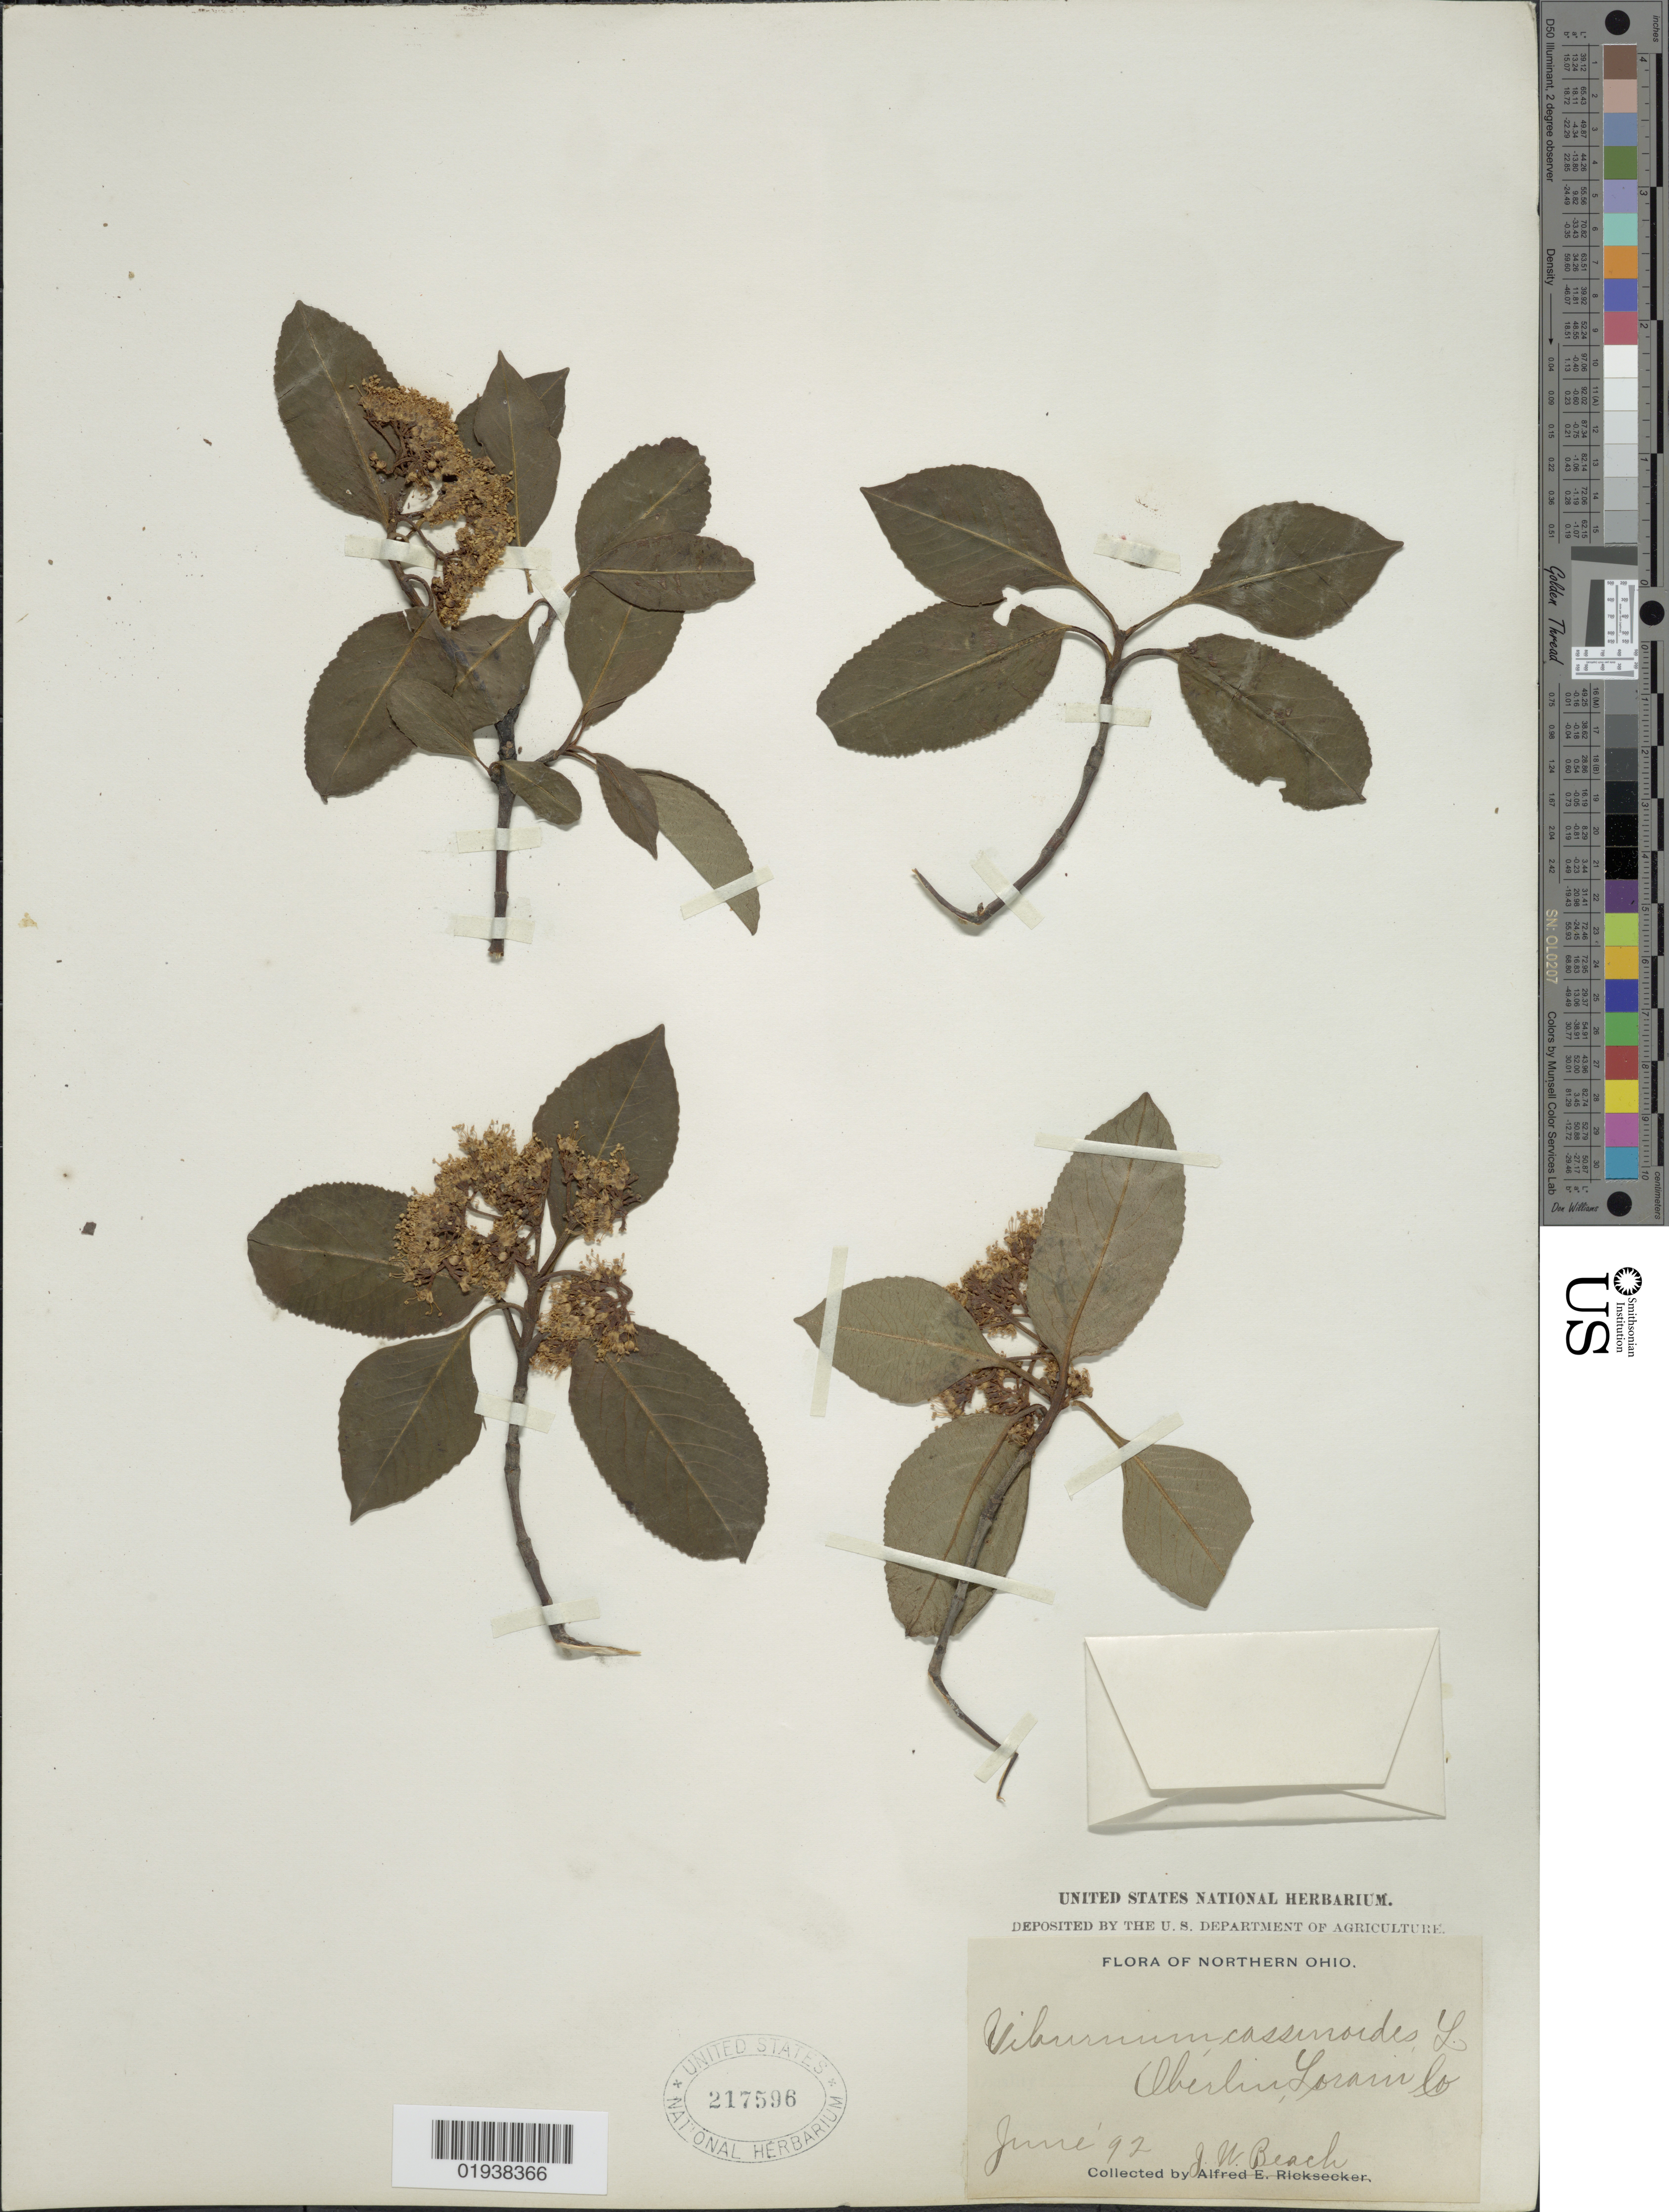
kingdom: Plantae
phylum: Tracheophyta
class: Magnoliopsida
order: Dipsacales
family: Viburnaceae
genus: Viburnum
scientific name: Viburnum cassinoides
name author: L.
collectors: J. Beach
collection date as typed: Transcribed d/m/y: /6/92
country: United States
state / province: Ohio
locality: Northern Ohio. Oberlin, Lorain Co.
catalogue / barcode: US 217596